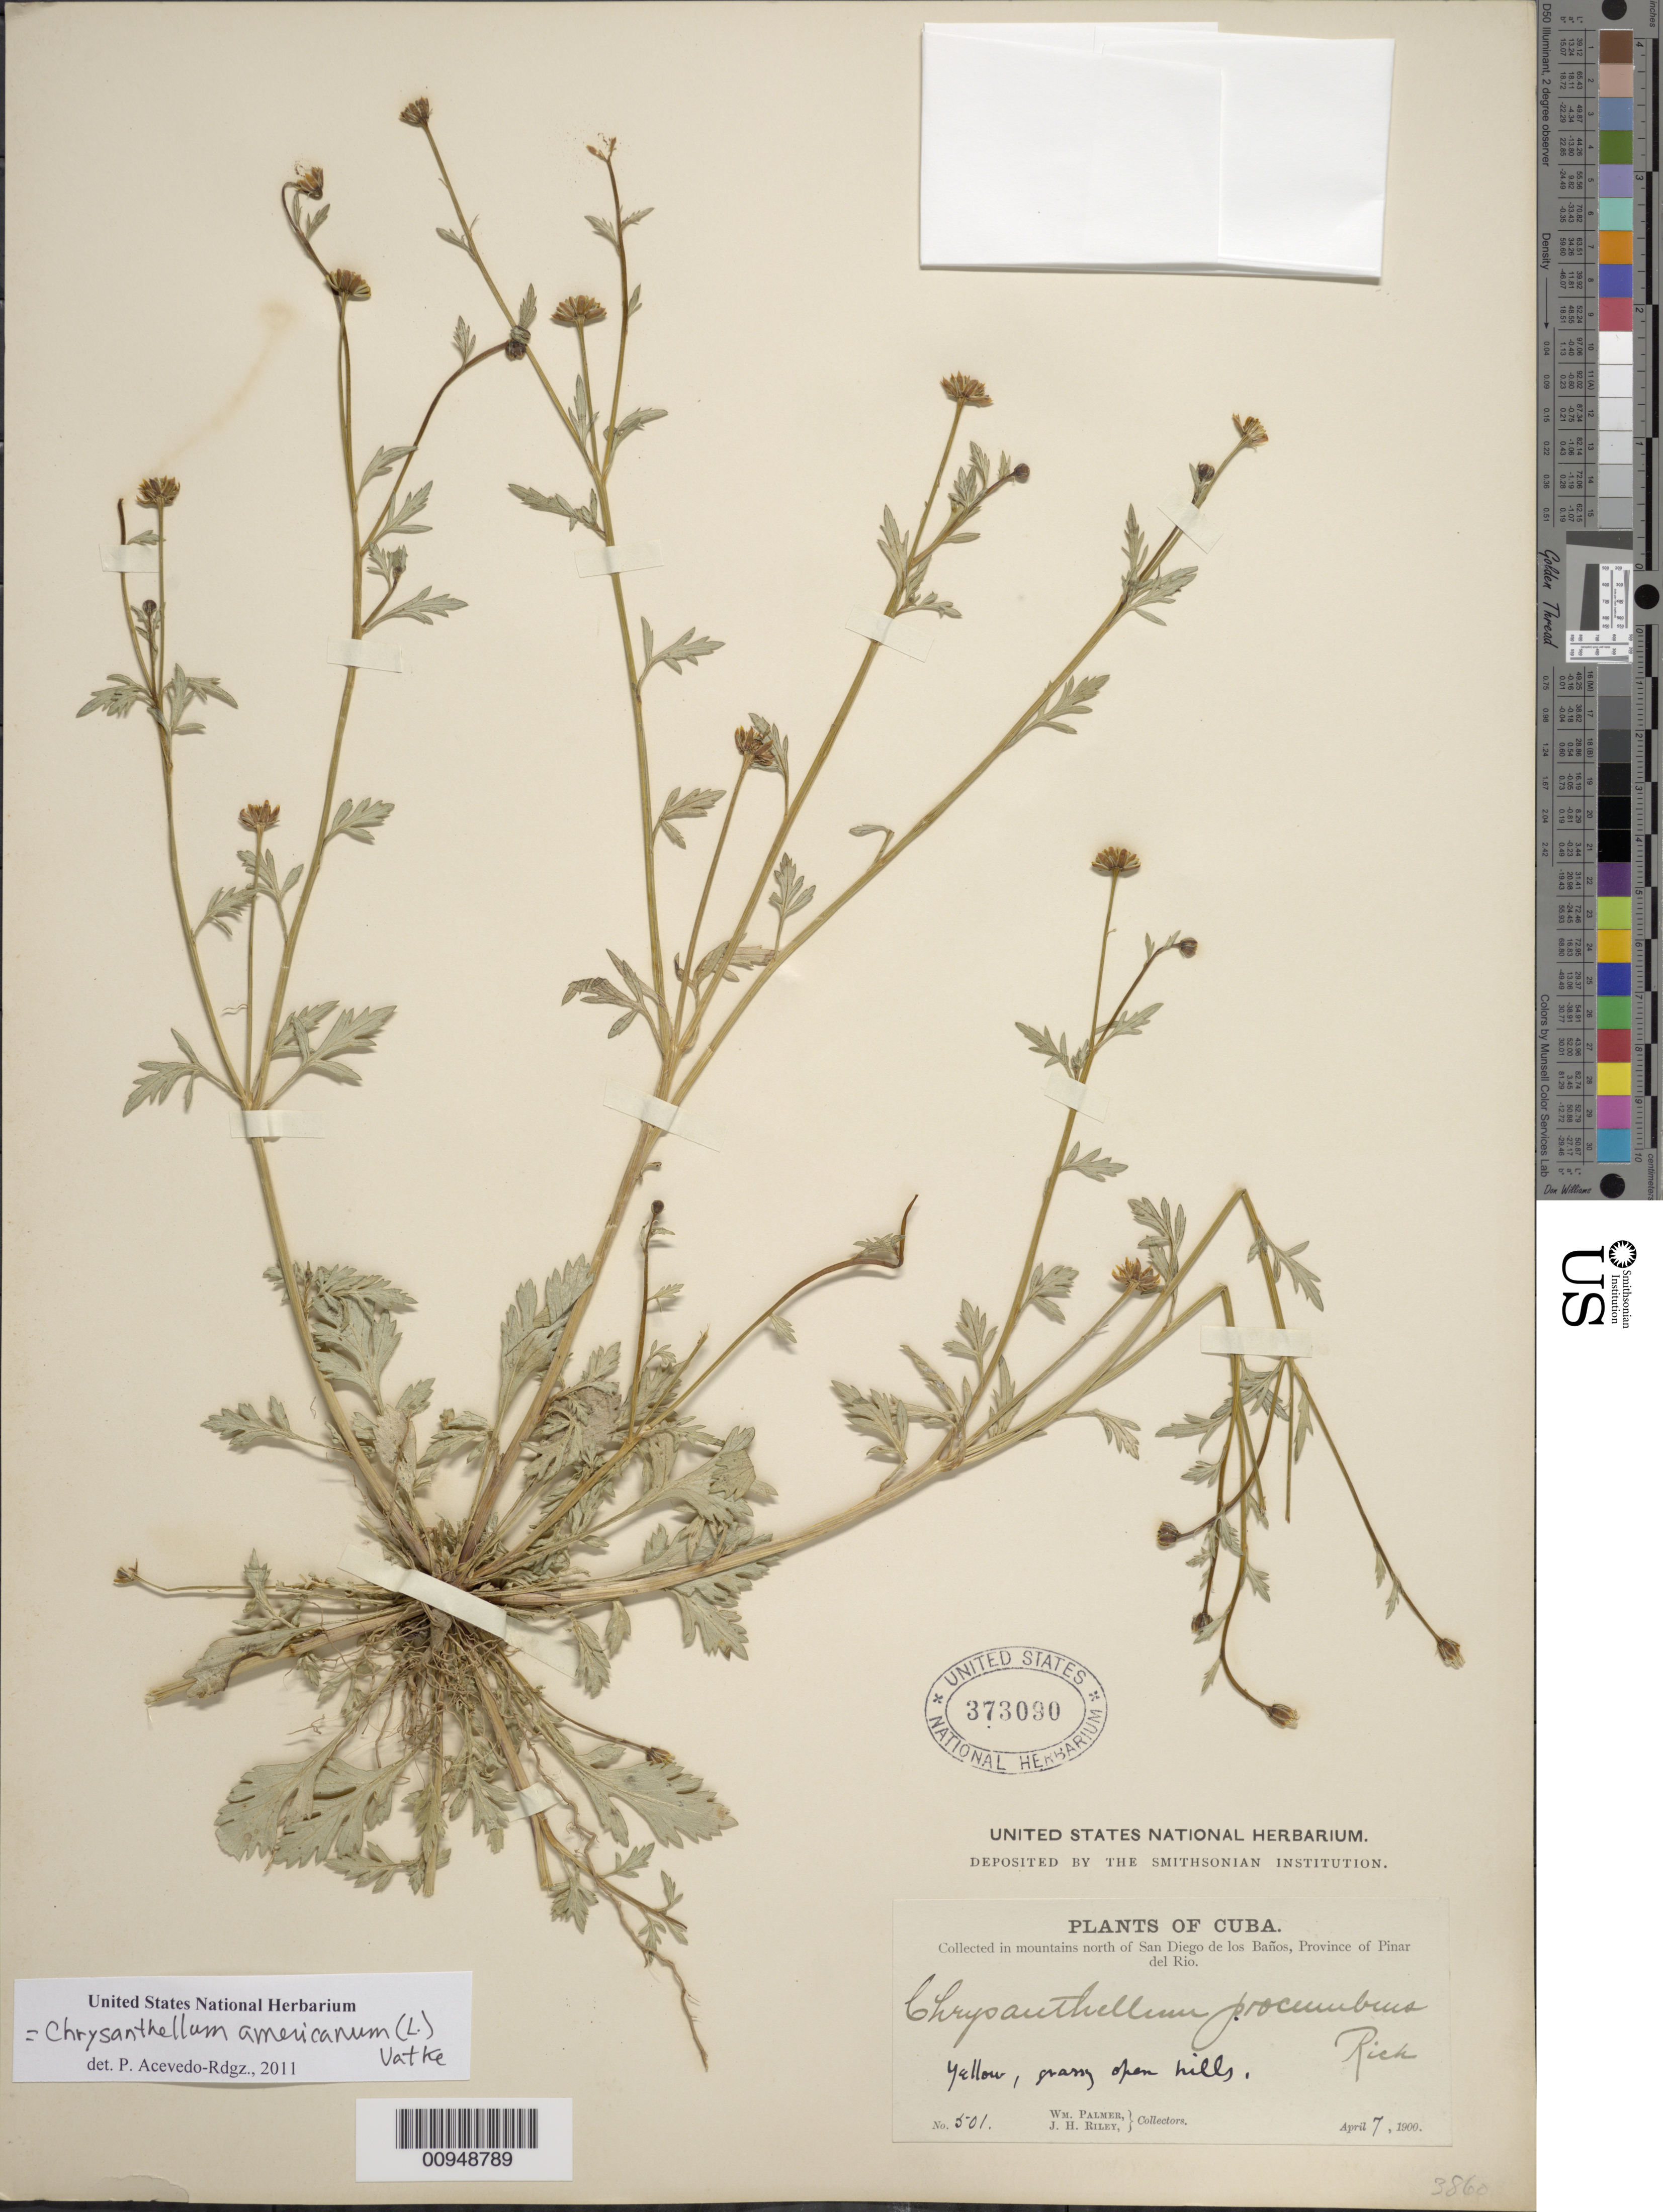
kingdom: Plantae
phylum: Tracheophyta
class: Magnoliopsida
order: Asterales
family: Asteraceae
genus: Chrysanthellum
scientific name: Chrysanthellum americanum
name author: (L.) Vatke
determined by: Acevedo-Rodríguez, P., (BOT), Smithsonian Institution - National Museum of Natural History (UNITED STATES)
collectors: W. Palmer & J. H. Riley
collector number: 501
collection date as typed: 07 Apr 1900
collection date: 1900-04-07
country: Cuba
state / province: Pinar del Rio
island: Cuba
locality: mountains N of San Diego de los Baños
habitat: Open grassy hills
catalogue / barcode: US 373090